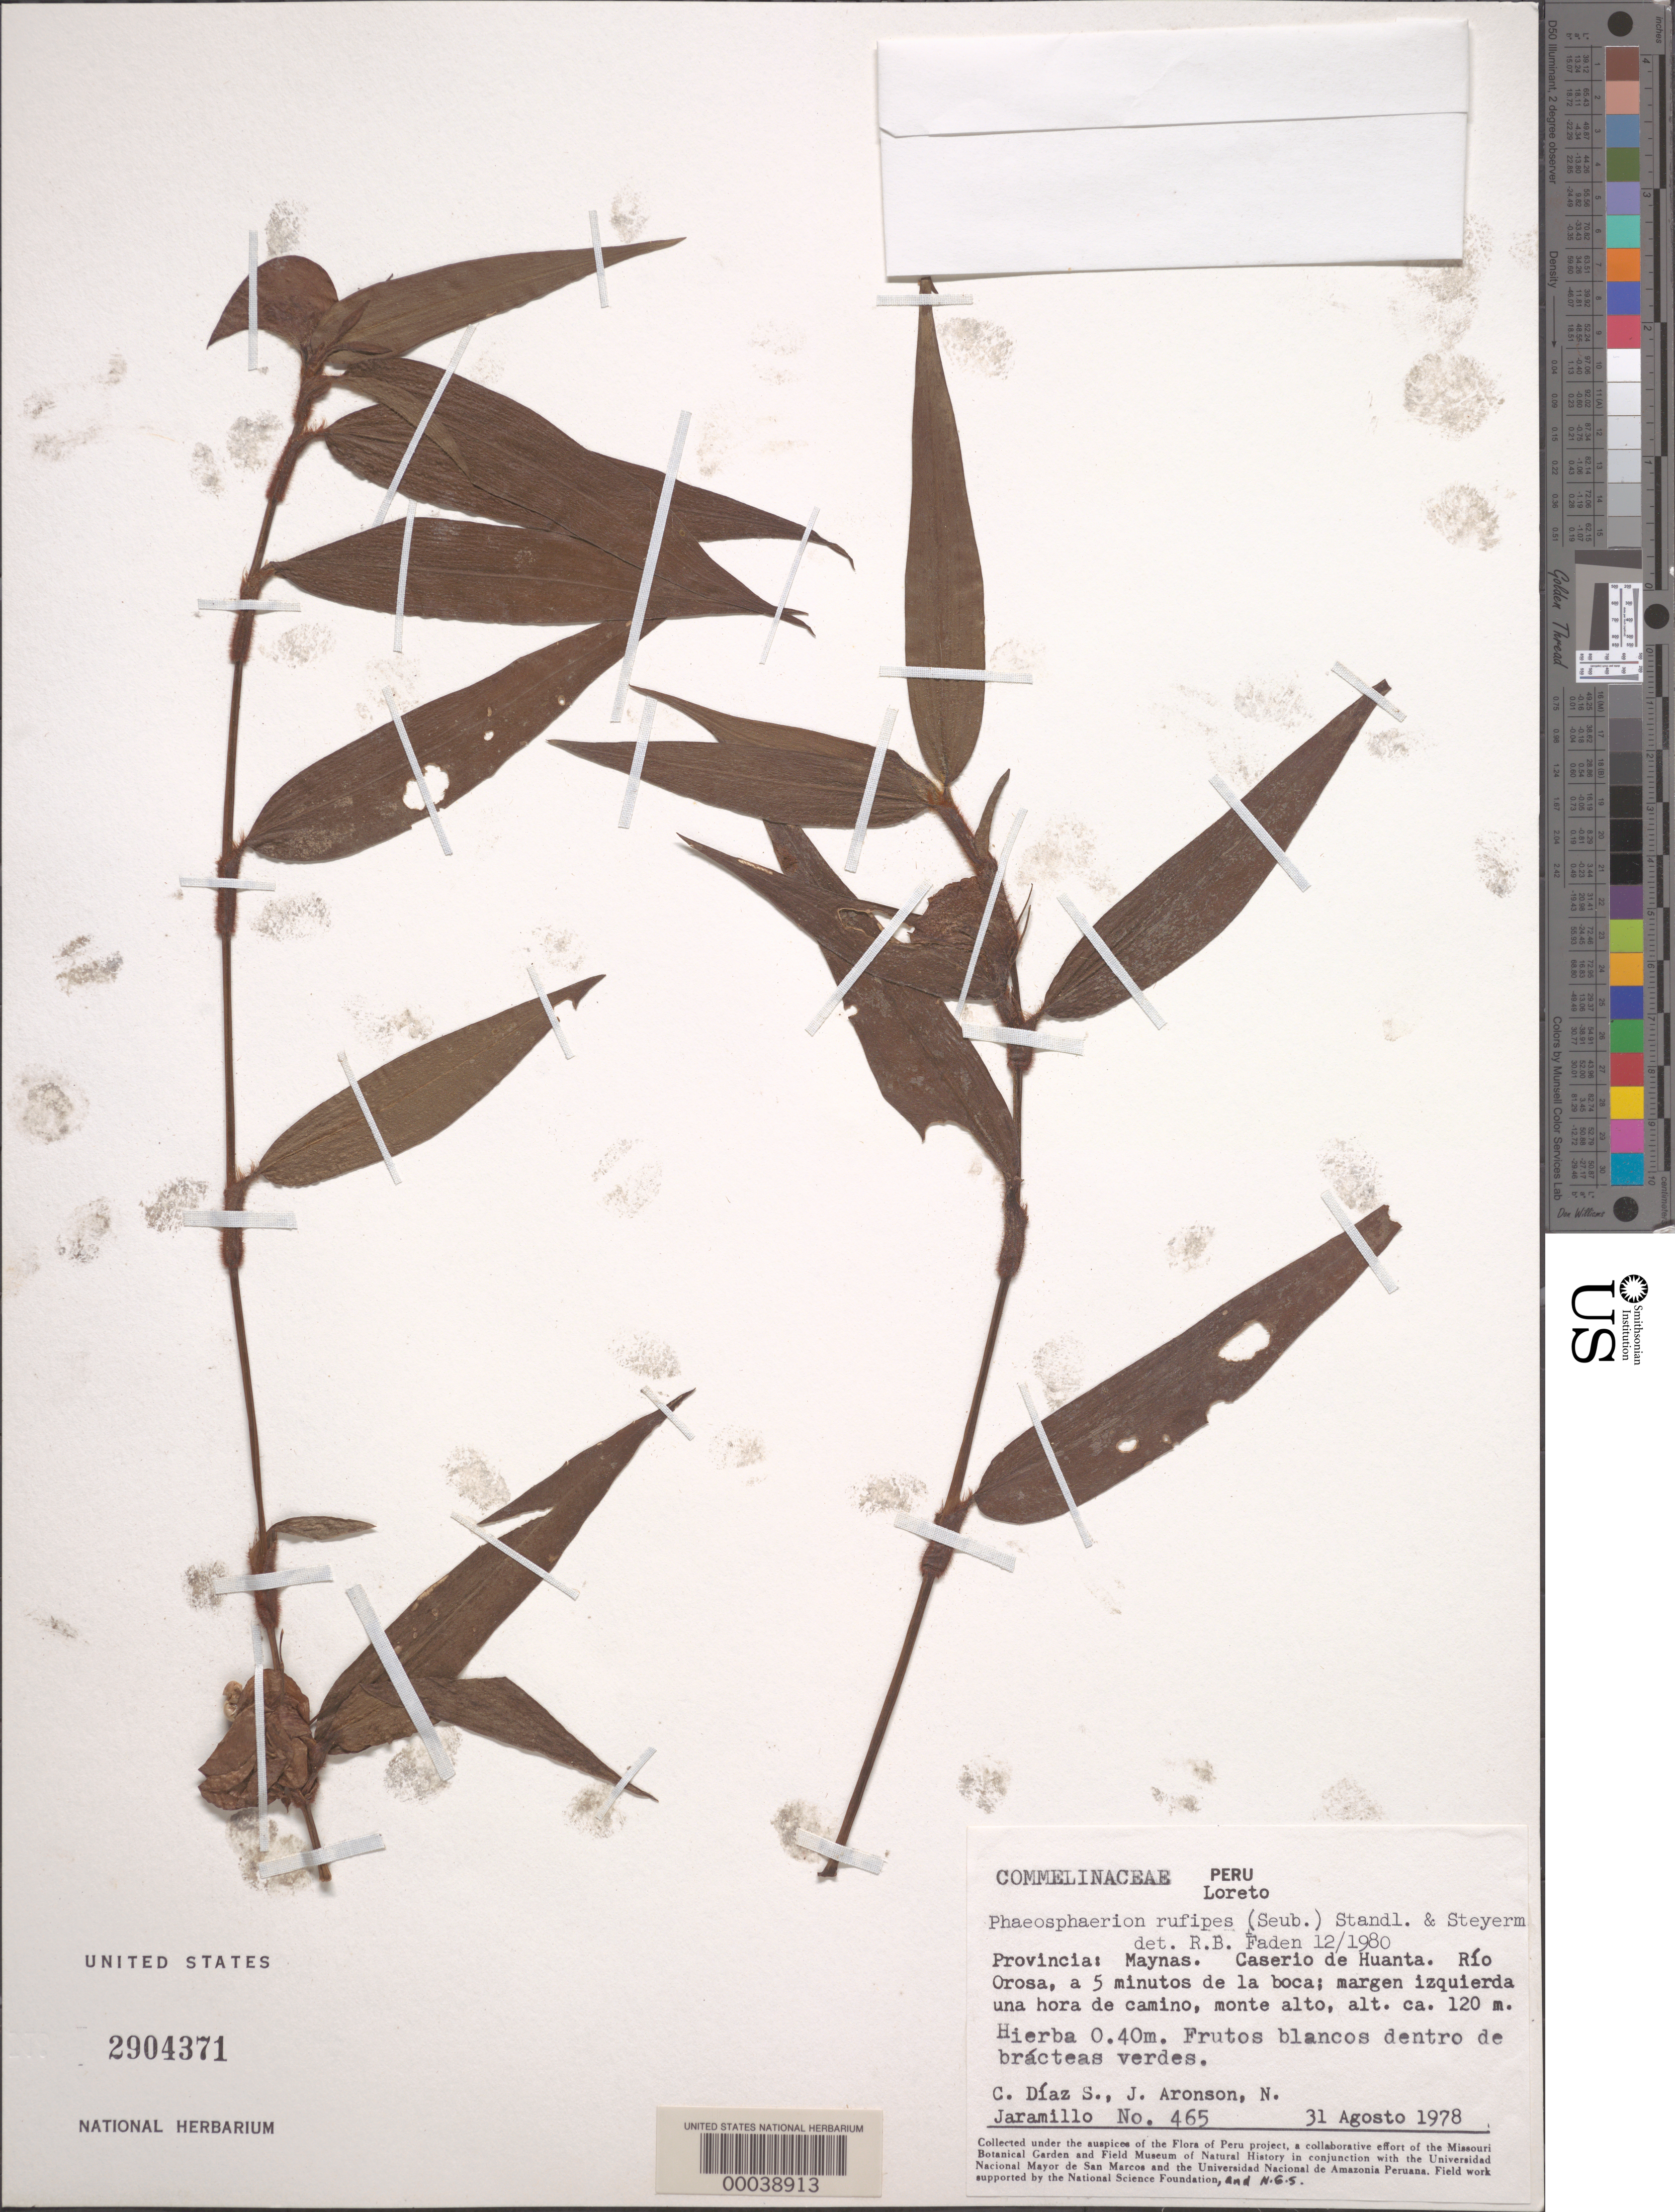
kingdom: Plantae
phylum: Tracheophyta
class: Liliopsida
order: Commelinales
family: Commelinaceae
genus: Commelina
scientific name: Commelina rufipes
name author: Seub.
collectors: C. Dias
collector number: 465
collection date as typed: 31 Aug 1978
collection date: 1978-08-31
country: Peru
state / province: Loreto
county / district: Maynas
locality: Caserio de huanta. rio orosa, 5 minutes from the mouth; left river bank an hour by road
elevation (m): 120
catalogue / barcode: US 2904371